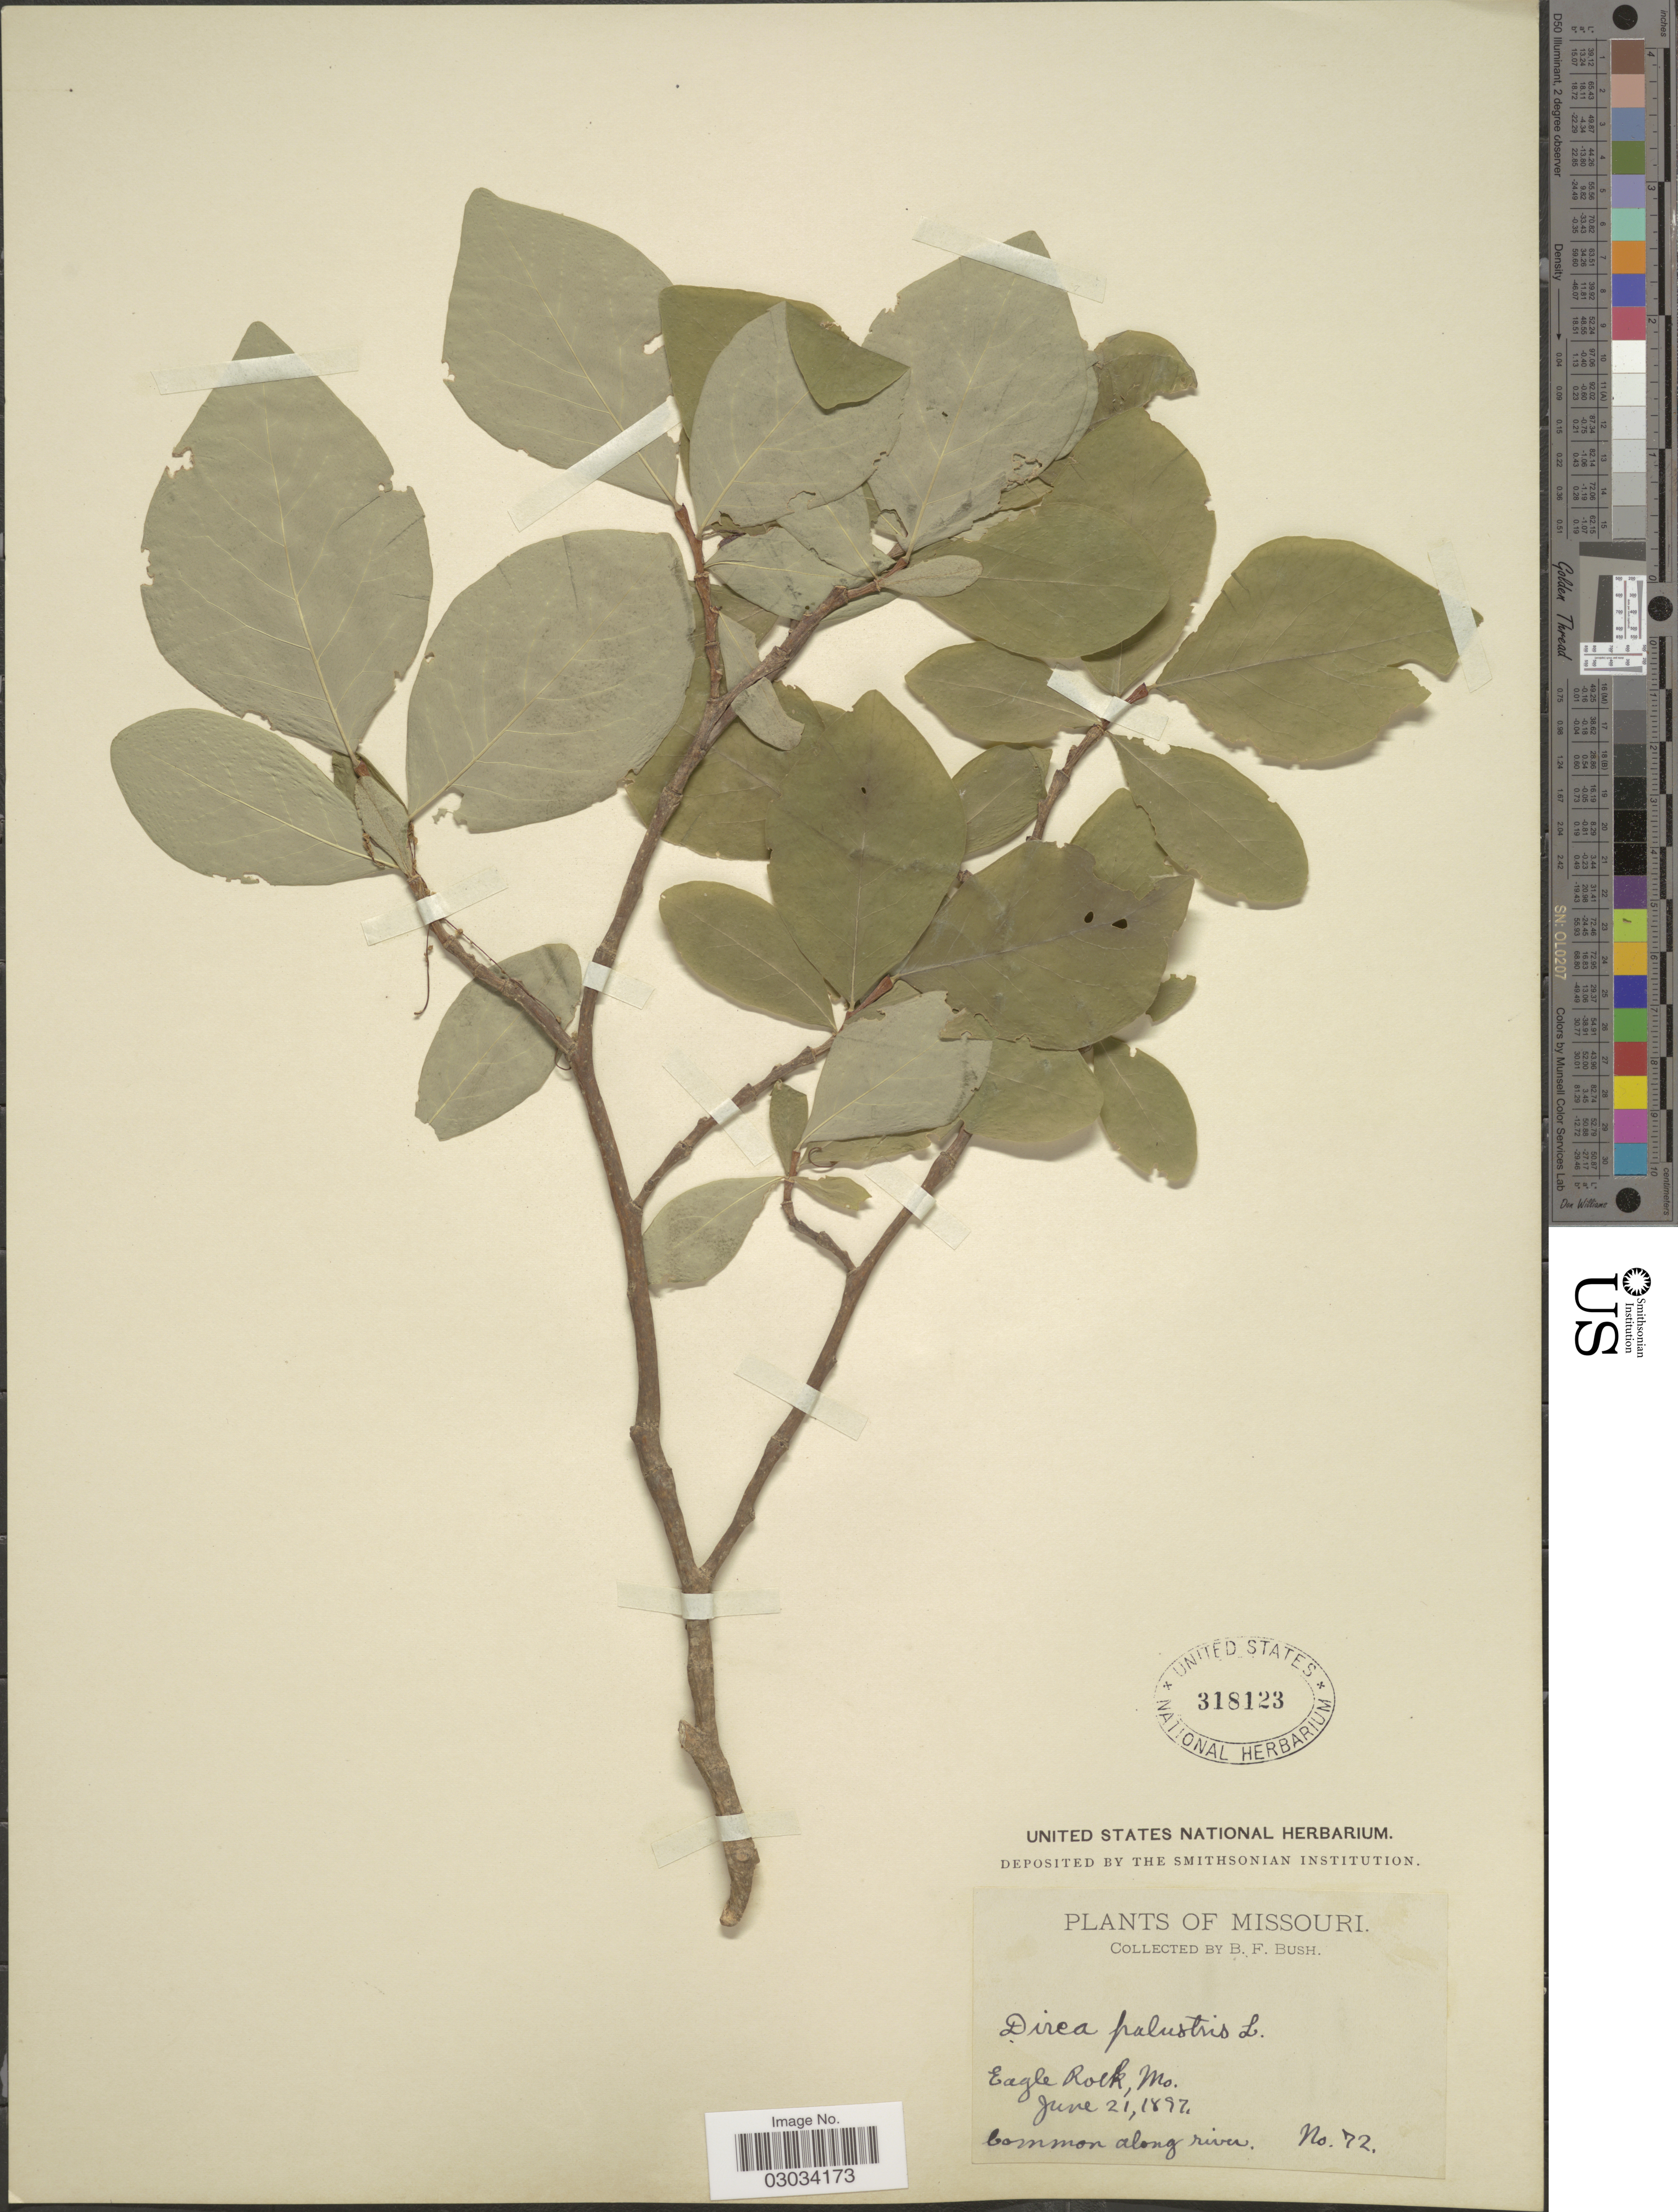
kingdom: Plantae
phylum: Tracheophyta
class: Magnoliopsida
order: Malvales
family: Thymelaeaceae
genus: Dirca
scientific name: Dirca palustris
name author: L.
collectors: B. F. Bush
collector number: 72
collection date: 1897-06-21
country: United States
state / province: Missouri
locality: Eagle Rock.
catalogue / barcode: US 318123